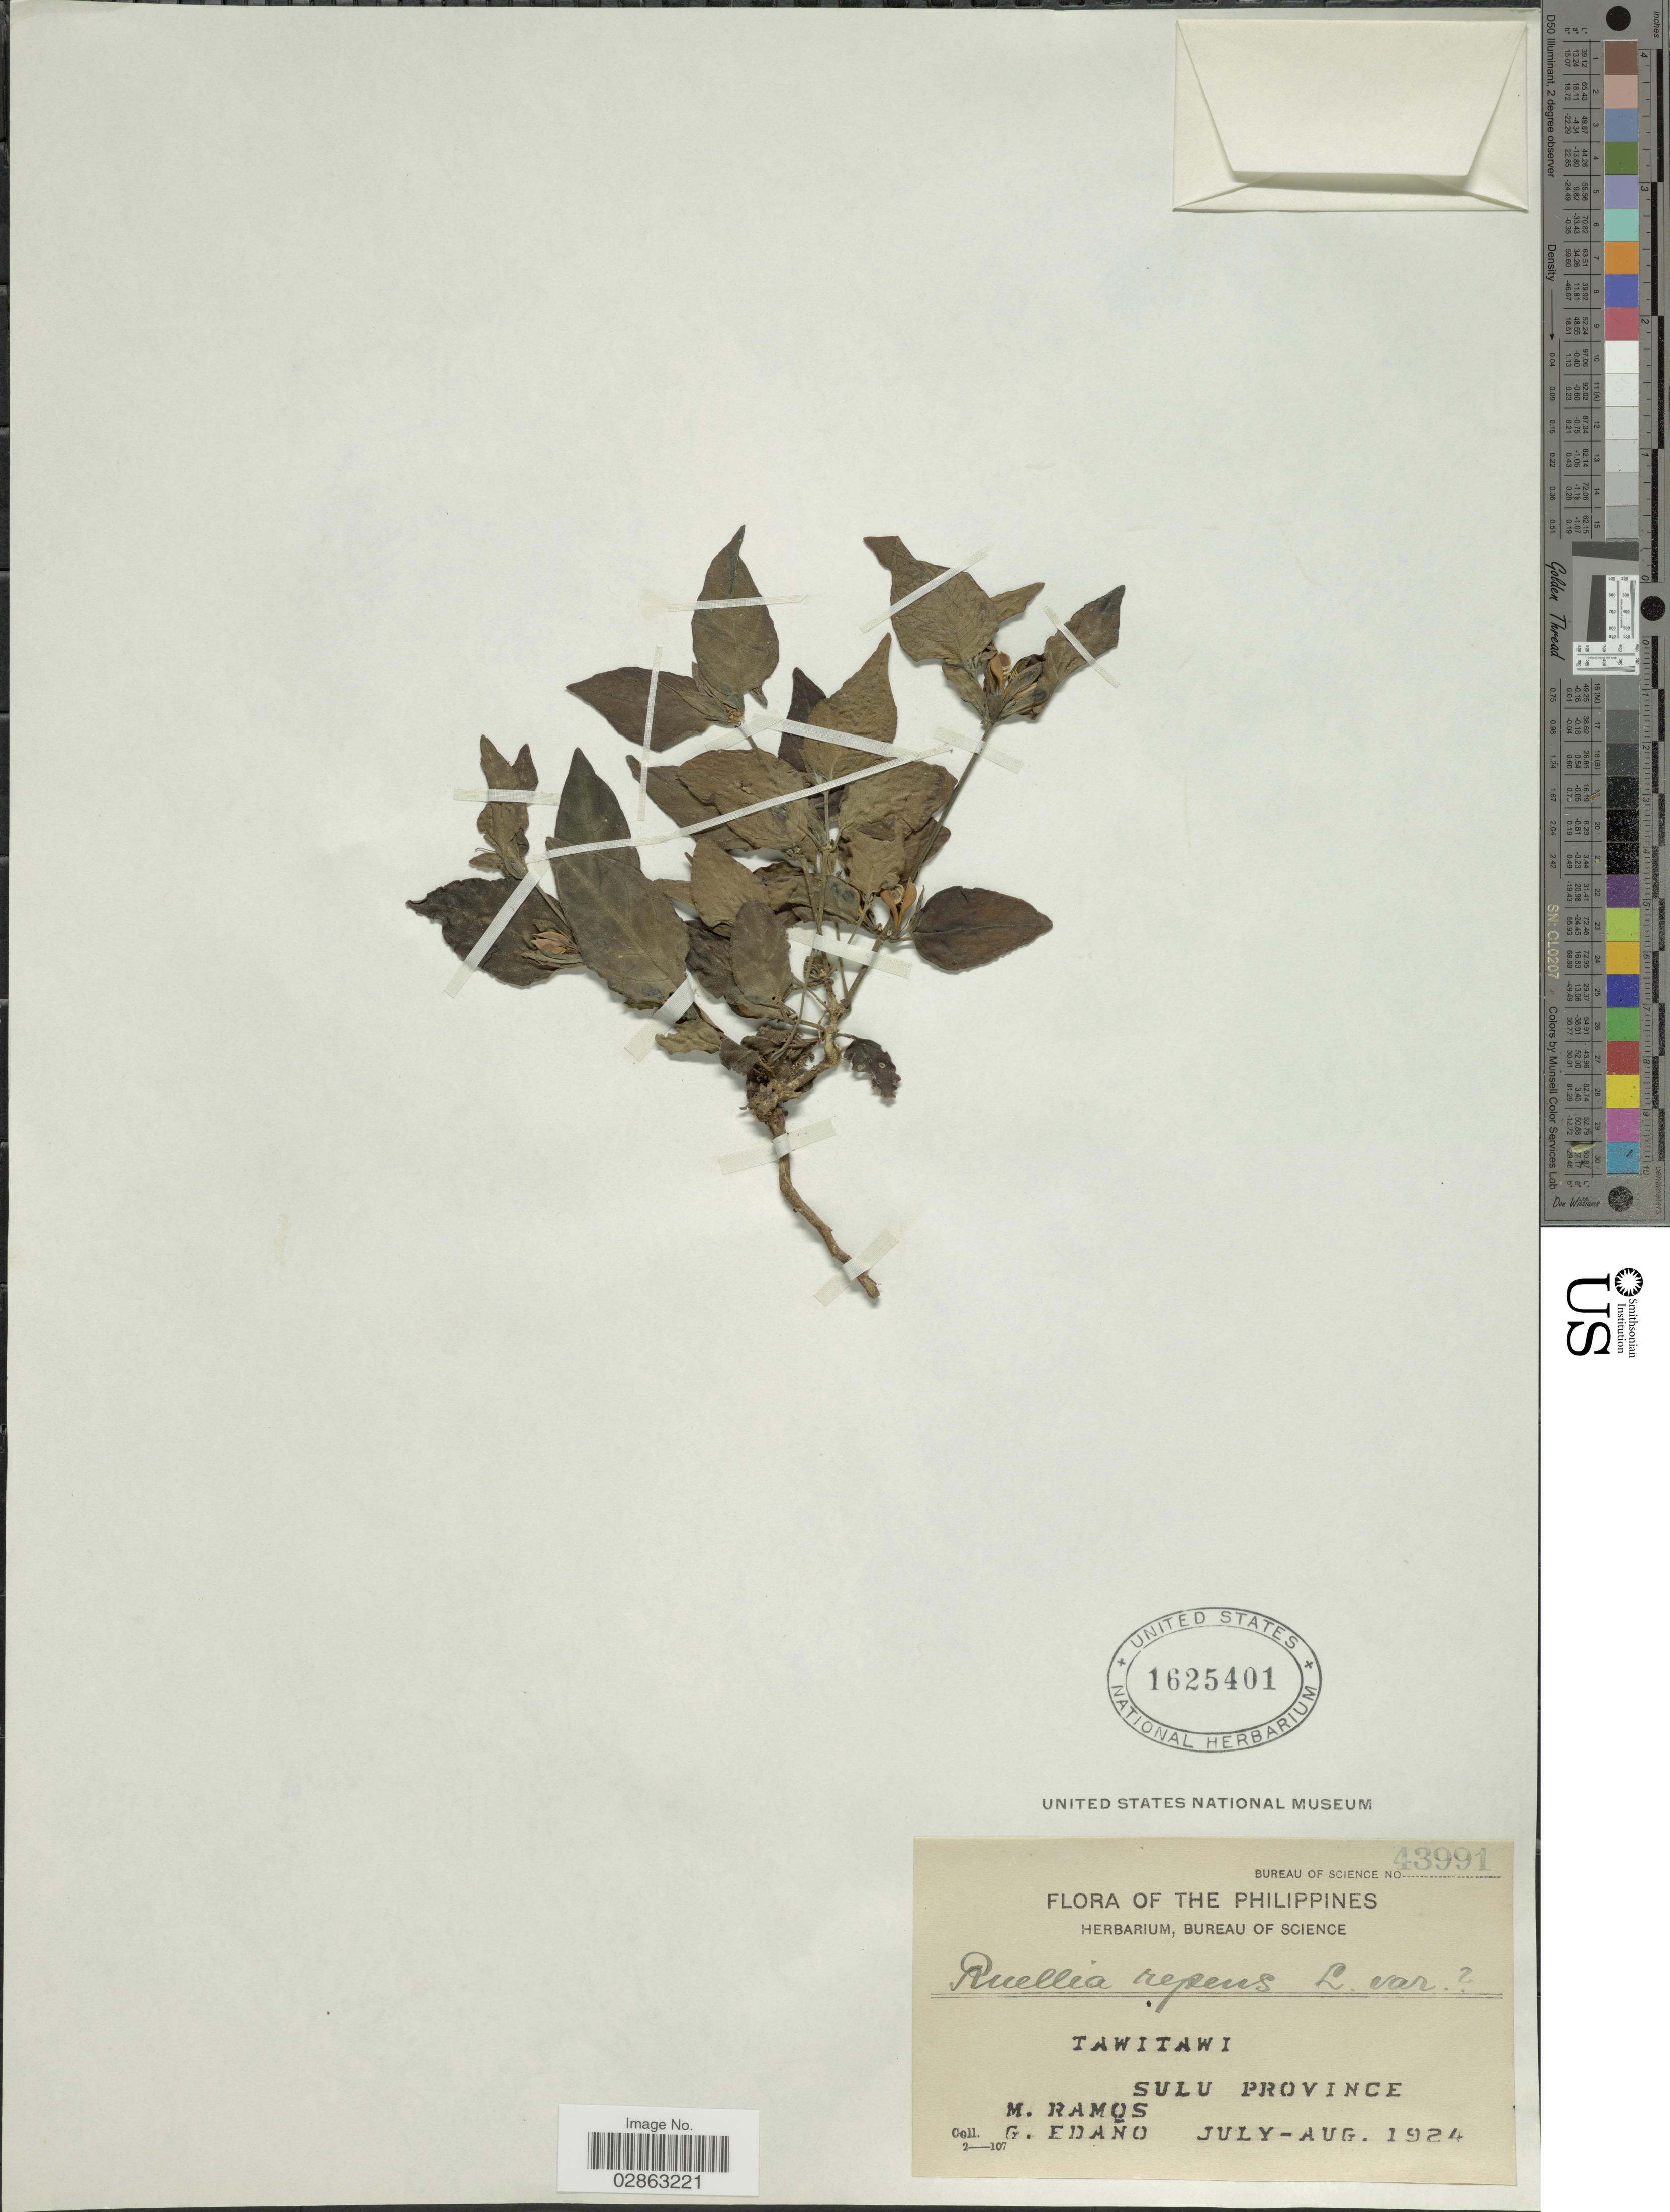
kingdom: Plantae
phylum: Tracheophyta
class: Magnoliopsida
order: Lamiales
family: Acanthaceae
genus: Ruellia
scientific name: Ruellia repens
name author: L.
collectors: M. Ramos & G. Edaño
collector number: Bureau of Science 43991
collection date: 1924-07/1924-08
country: Philippines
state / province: Muslim Mindanao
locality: Tawitawi, Sulu Province.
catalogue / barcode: US 1625401